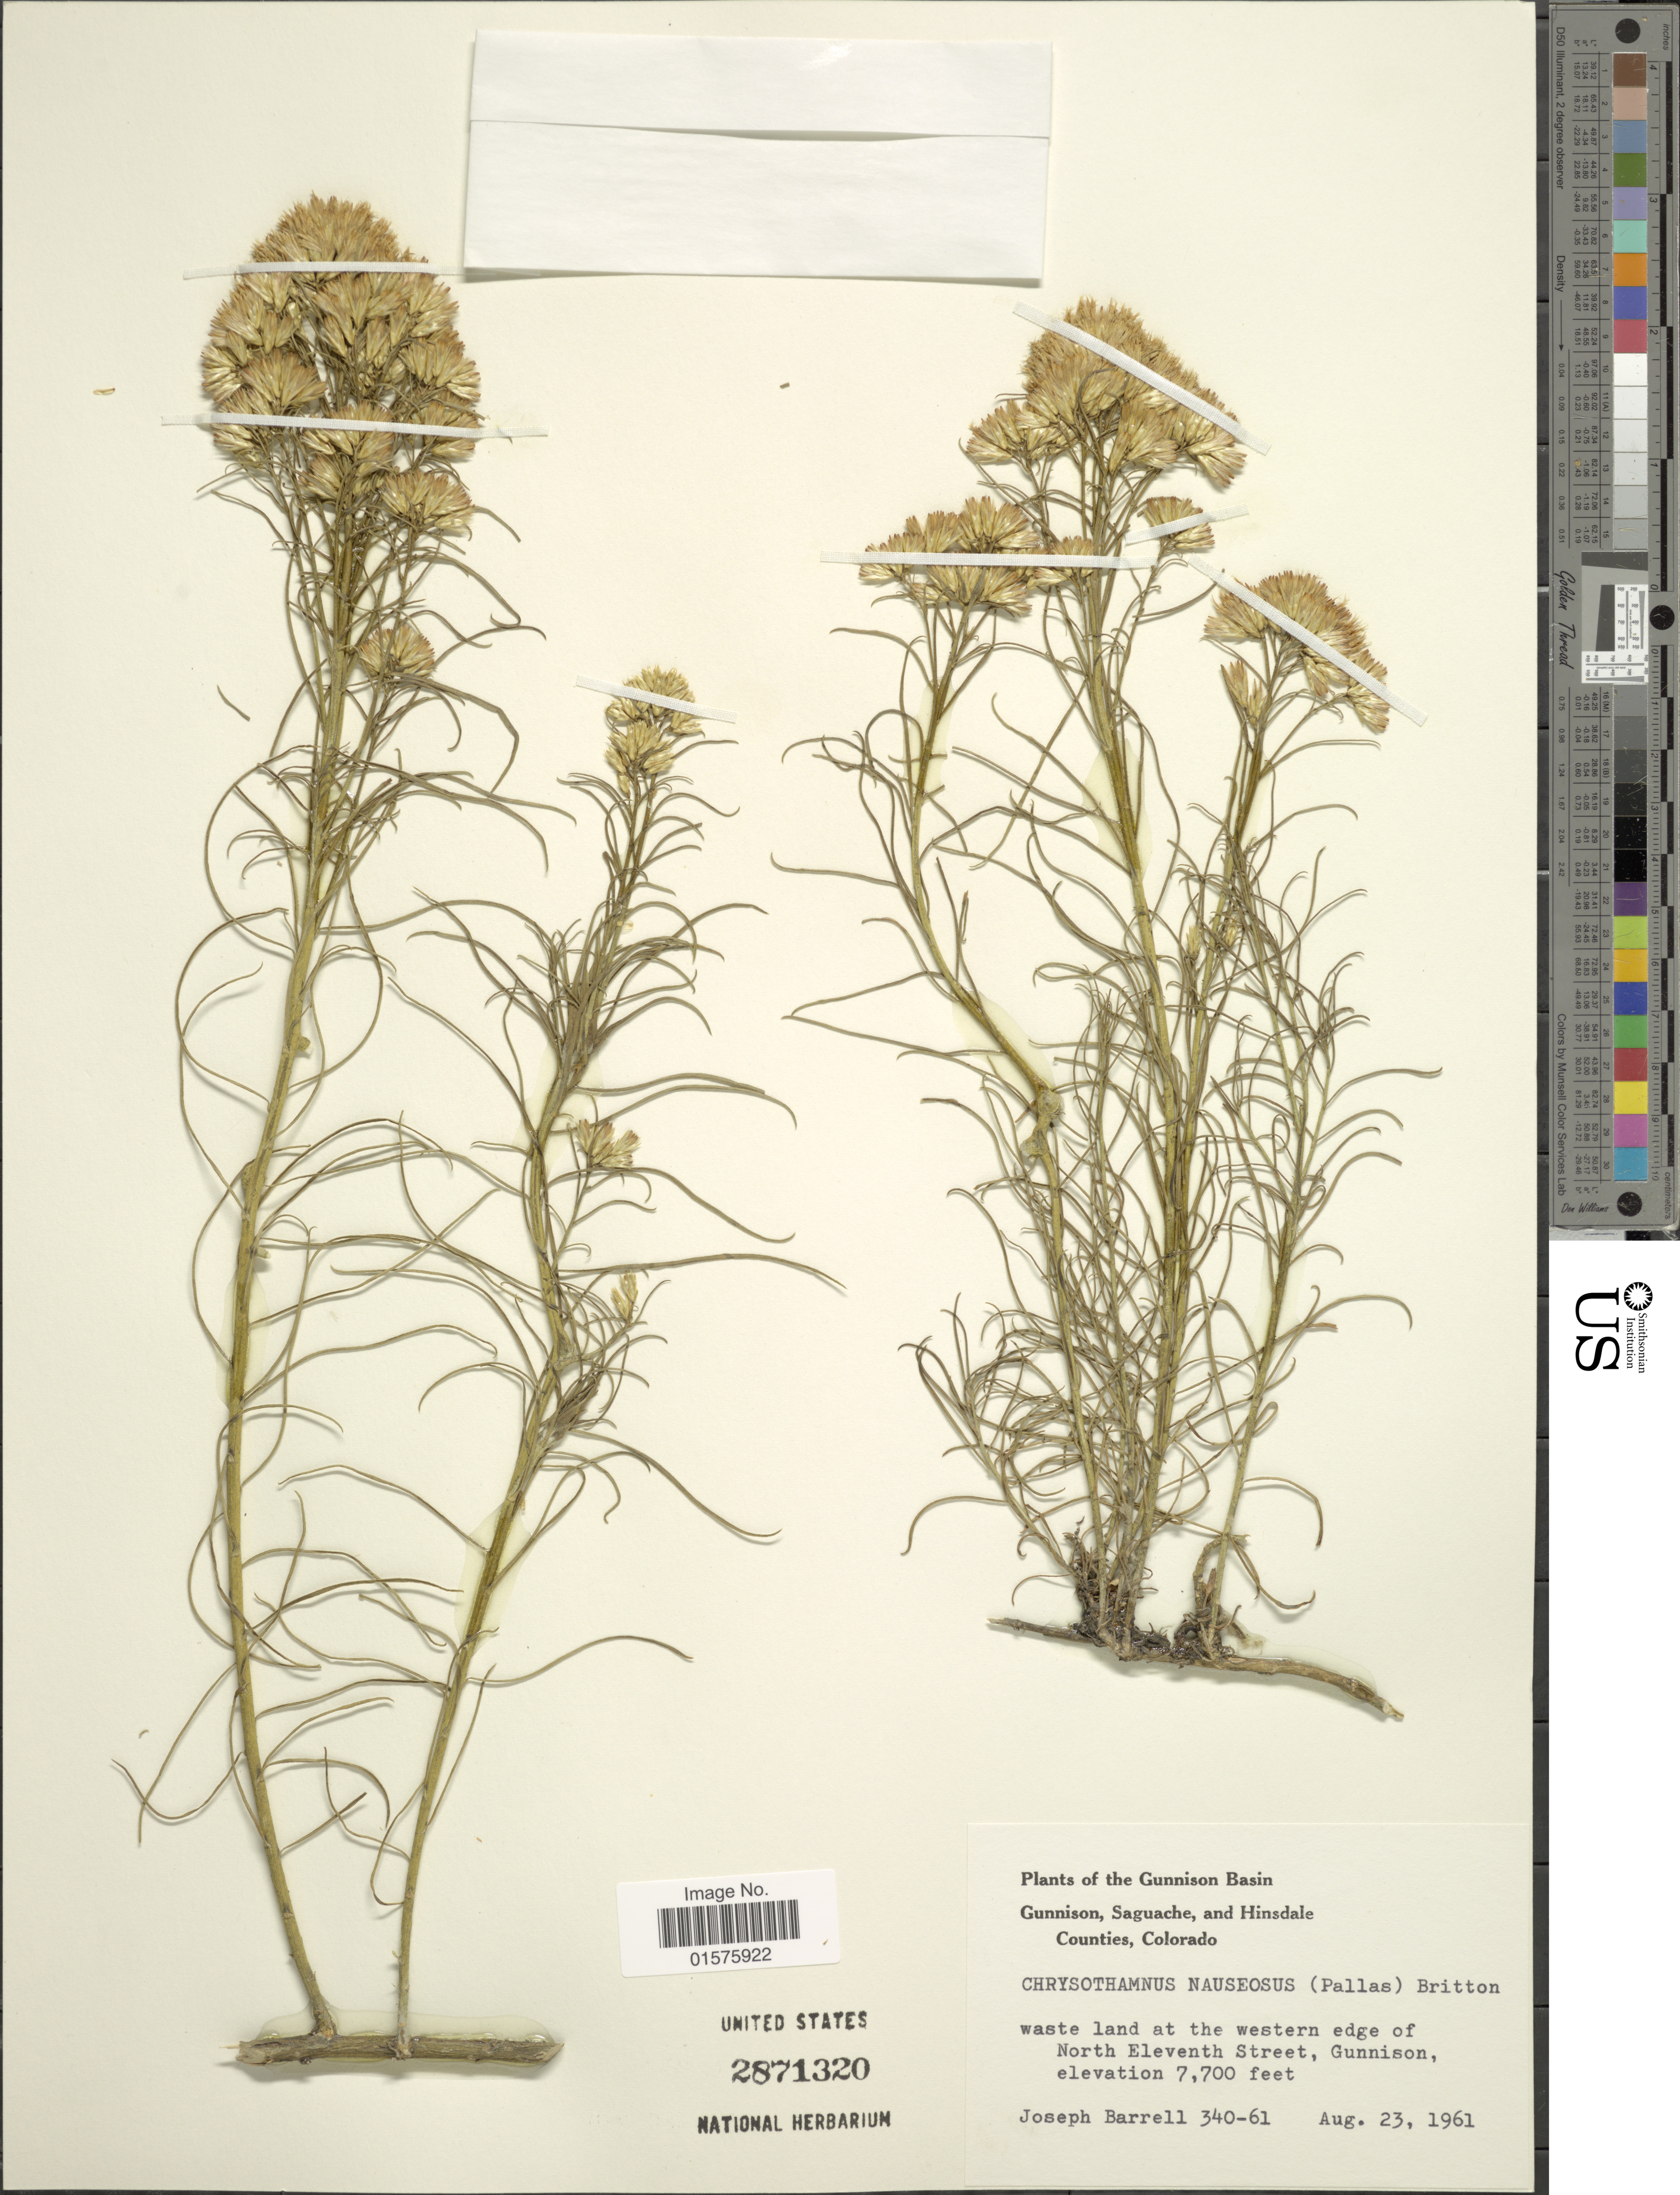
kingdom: Plantae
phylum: Tracheophyta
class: Magnoliopsida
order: Asterales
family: Asteraceae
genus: Ericameria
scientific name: Ericameria nauseosa var. oreophila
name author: (A. Nelson) G.L. Nesom & G.I. Baird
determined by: Urbatsch, Lowell E., Curator (LSU), Louisiana State University (UNITED STATES)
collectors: J. Barrell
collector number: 340-61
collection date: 1961-08-23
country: United States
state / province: Colorado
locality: The Gunnison Basin, Gunnison, Saguache, and Hinsdale Counties, waste land at the western edge of North Elevent Street, Gunnison.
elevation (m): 2347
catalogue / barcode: US 2871320